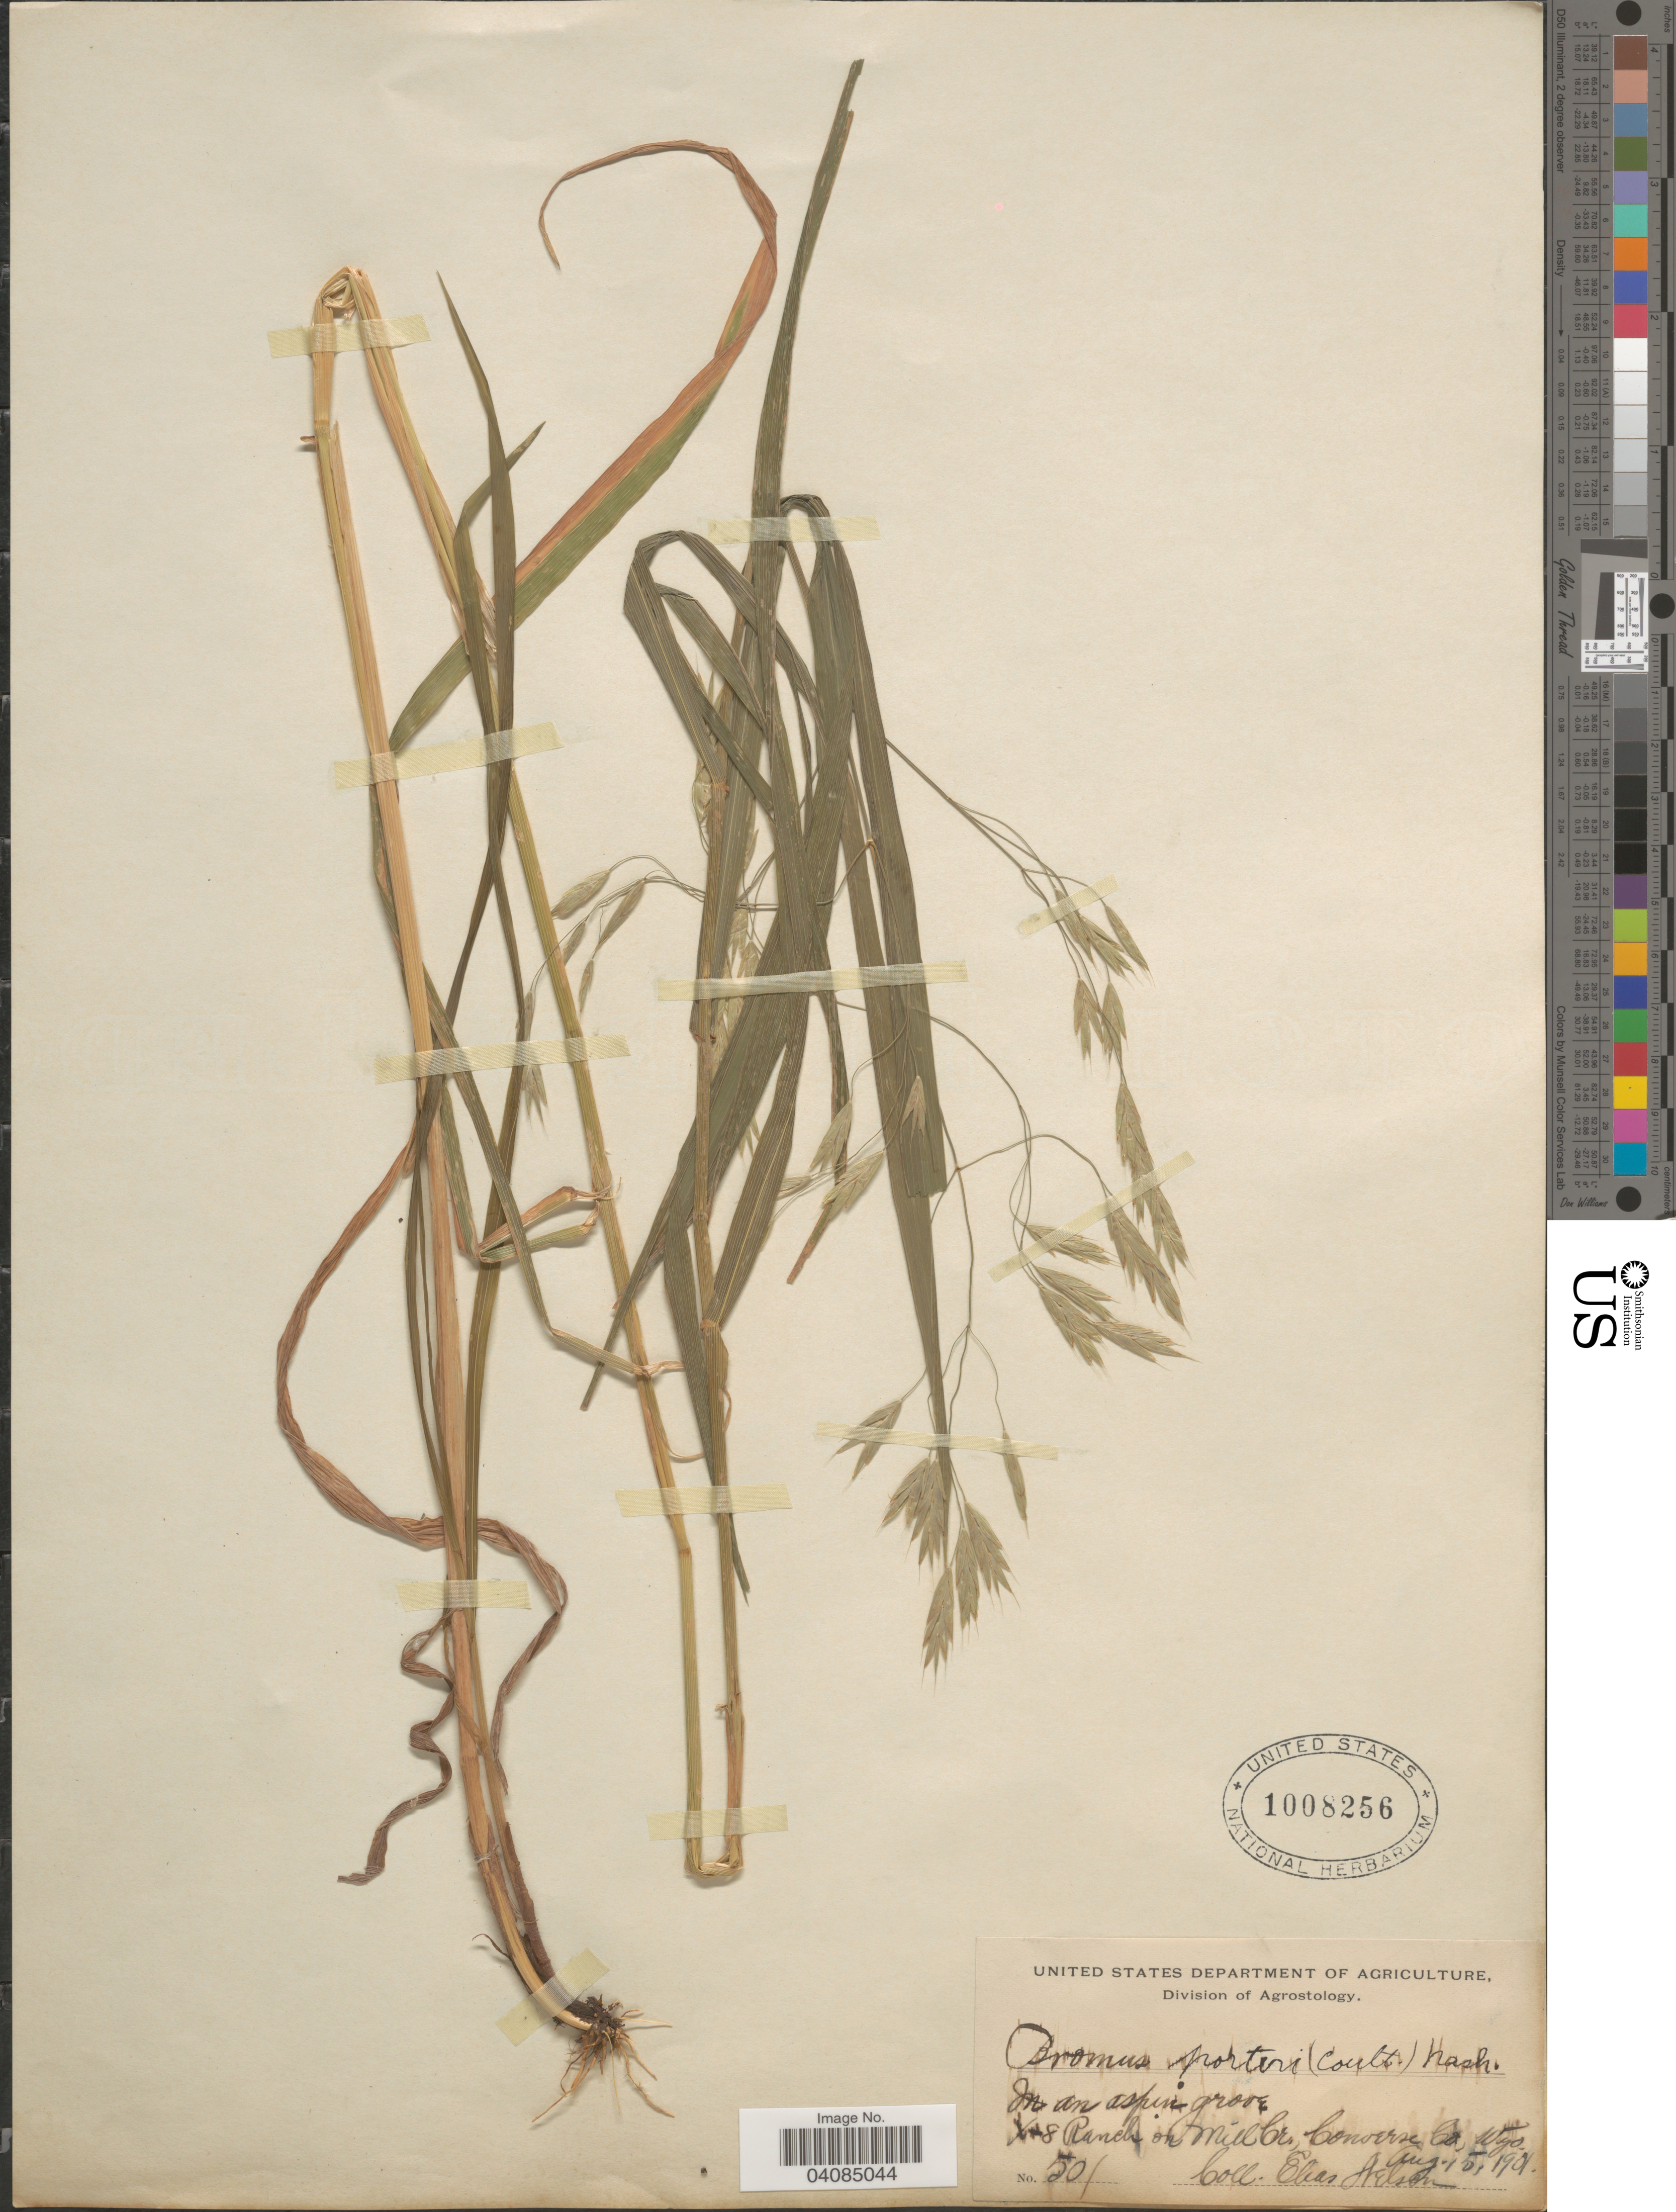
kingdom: Plantae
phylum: Tracheophyta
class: Liliopsida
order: Poales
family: Poaceae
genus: Bromus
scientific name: Bromus racemosus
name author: L.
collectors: E. Nelson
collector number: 501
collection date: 1901-08-15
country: United States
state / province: Wyoming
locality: In an aspen grove. X-8 Ranch on Mill Cr., Converse Co.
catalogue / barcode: US 1008256